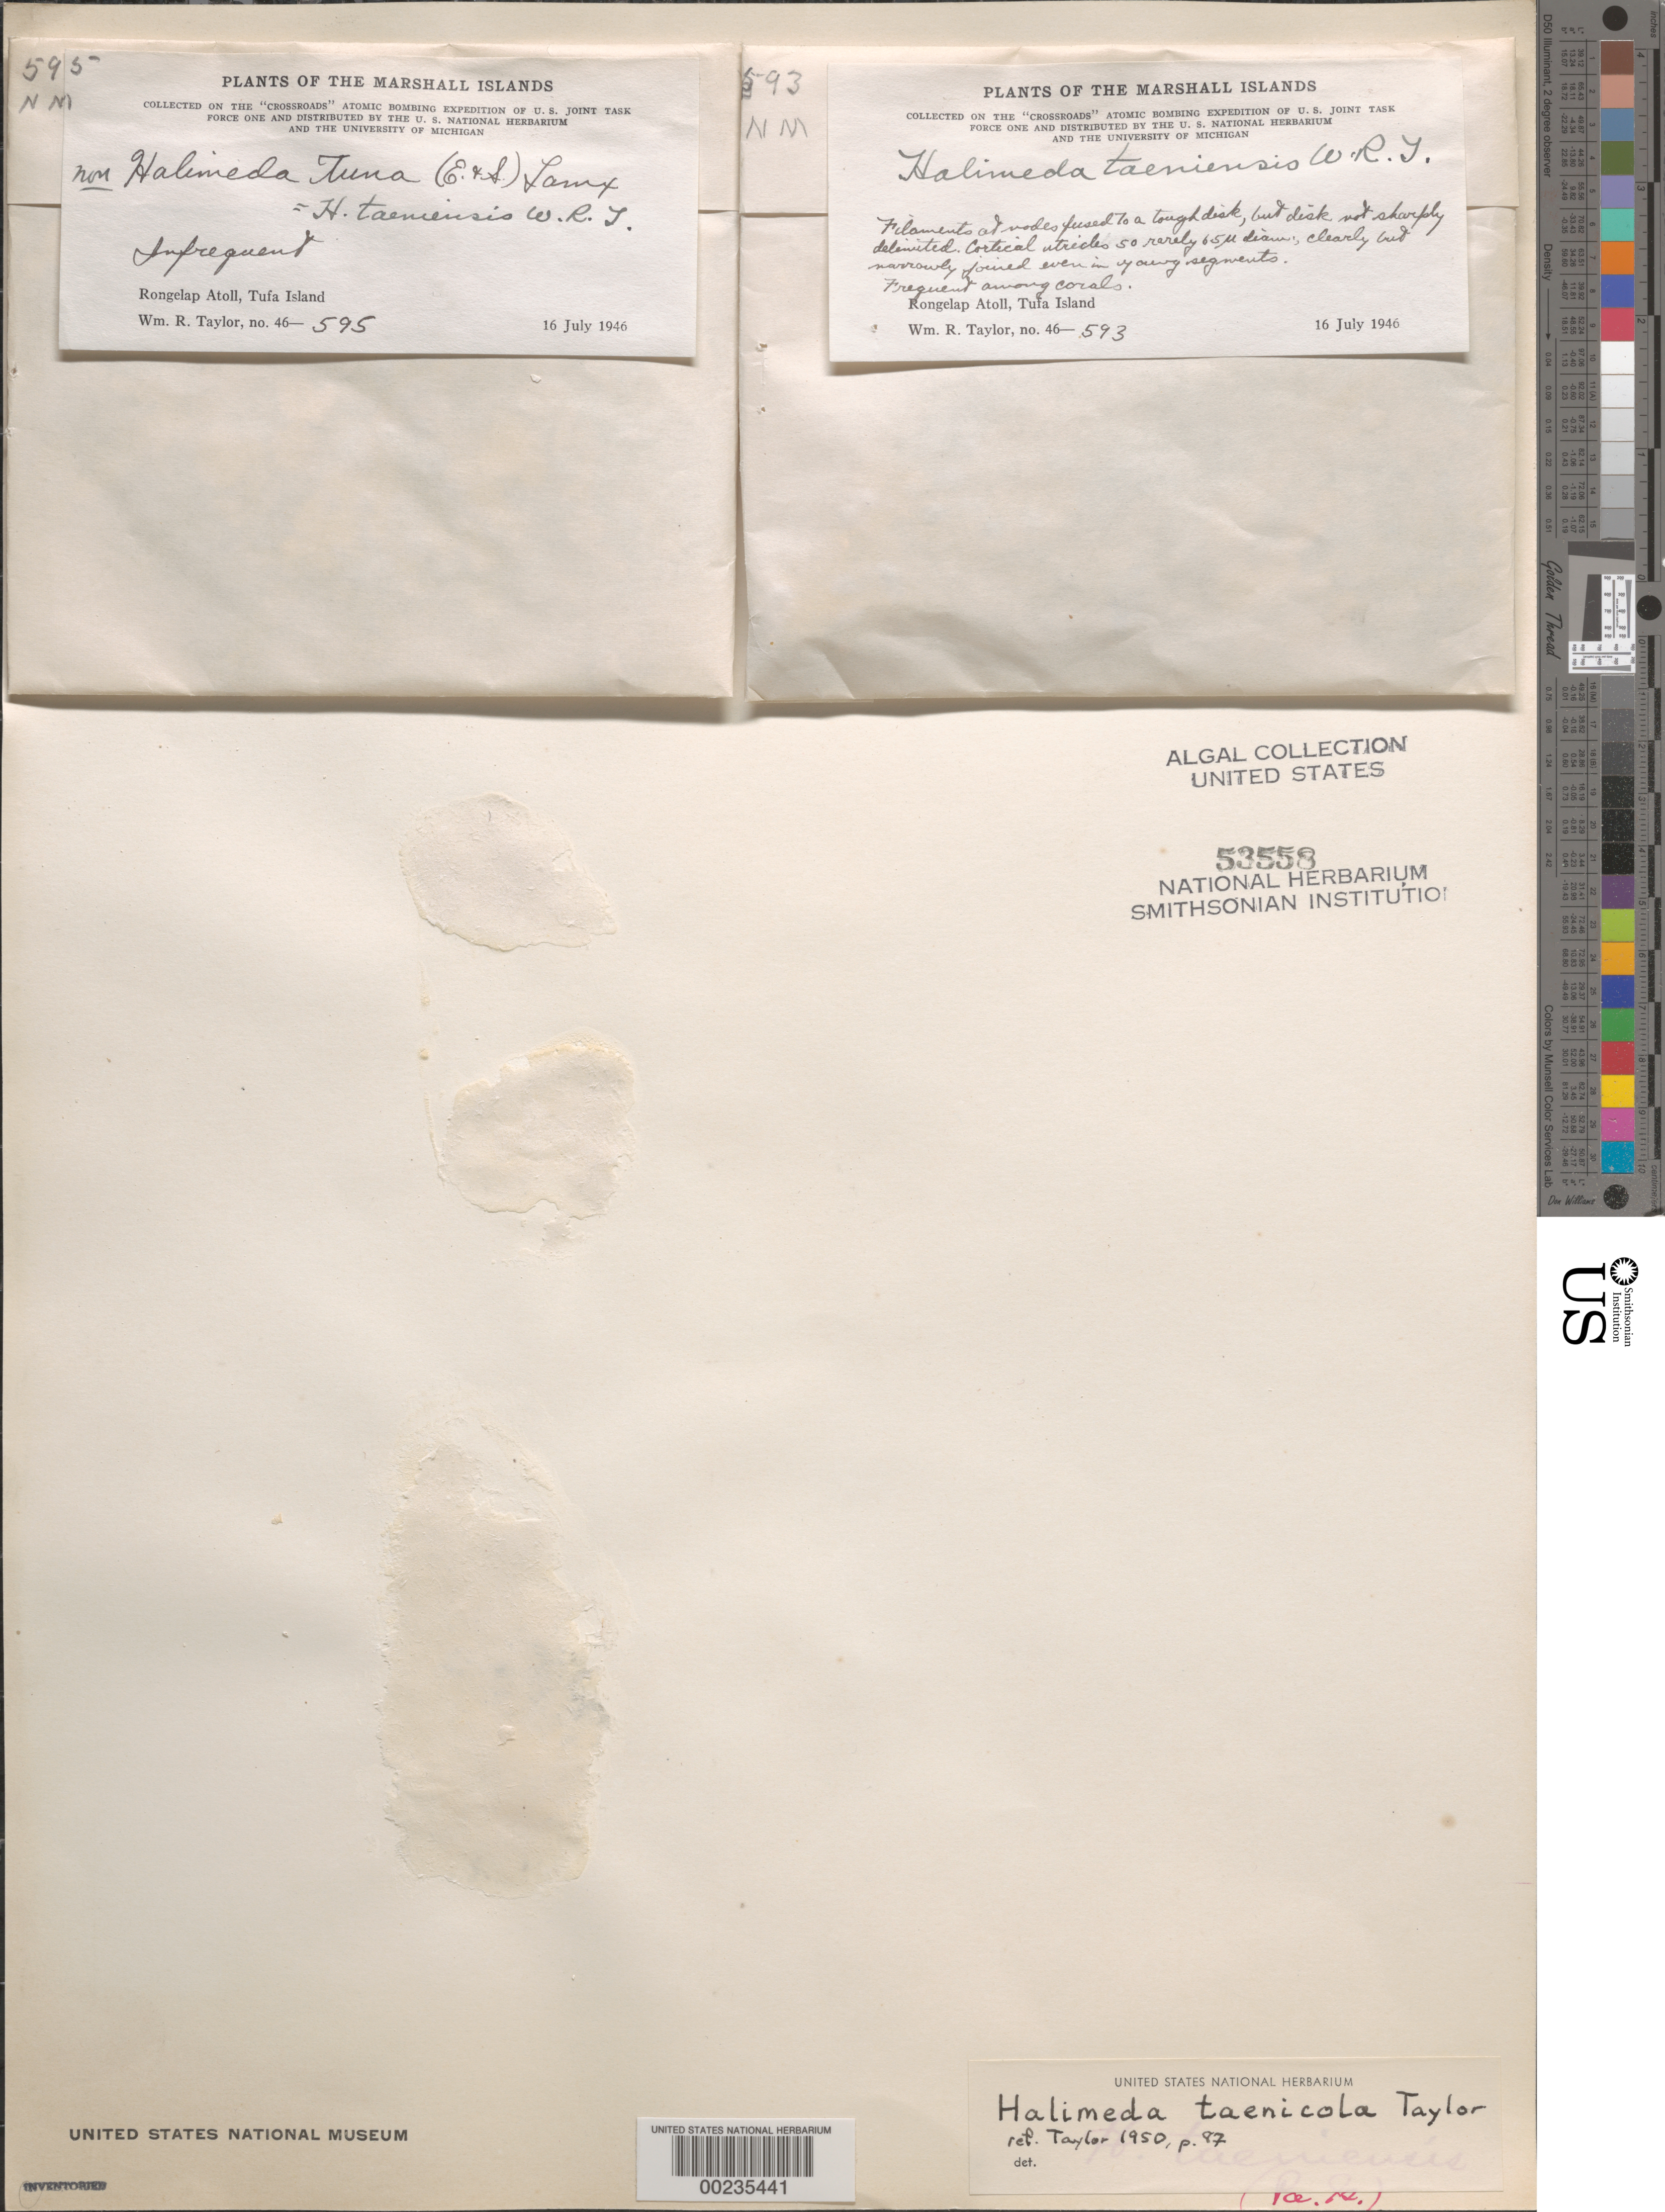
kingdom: Plantae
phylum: Chlorophyta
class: Ulvophyceae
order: Bryopsidales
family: Halimedaceae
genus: Halimeda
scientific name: Halimeda taenicola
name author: W.R. Taylor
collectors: W. R. Taylor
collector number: WRT 46-593 & WRT 46-595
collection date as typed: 16 July 1946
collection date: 1946-07-16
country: Marshall Islands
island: Rongelap Atoll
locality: Tufa Islet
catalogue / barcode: US 53558